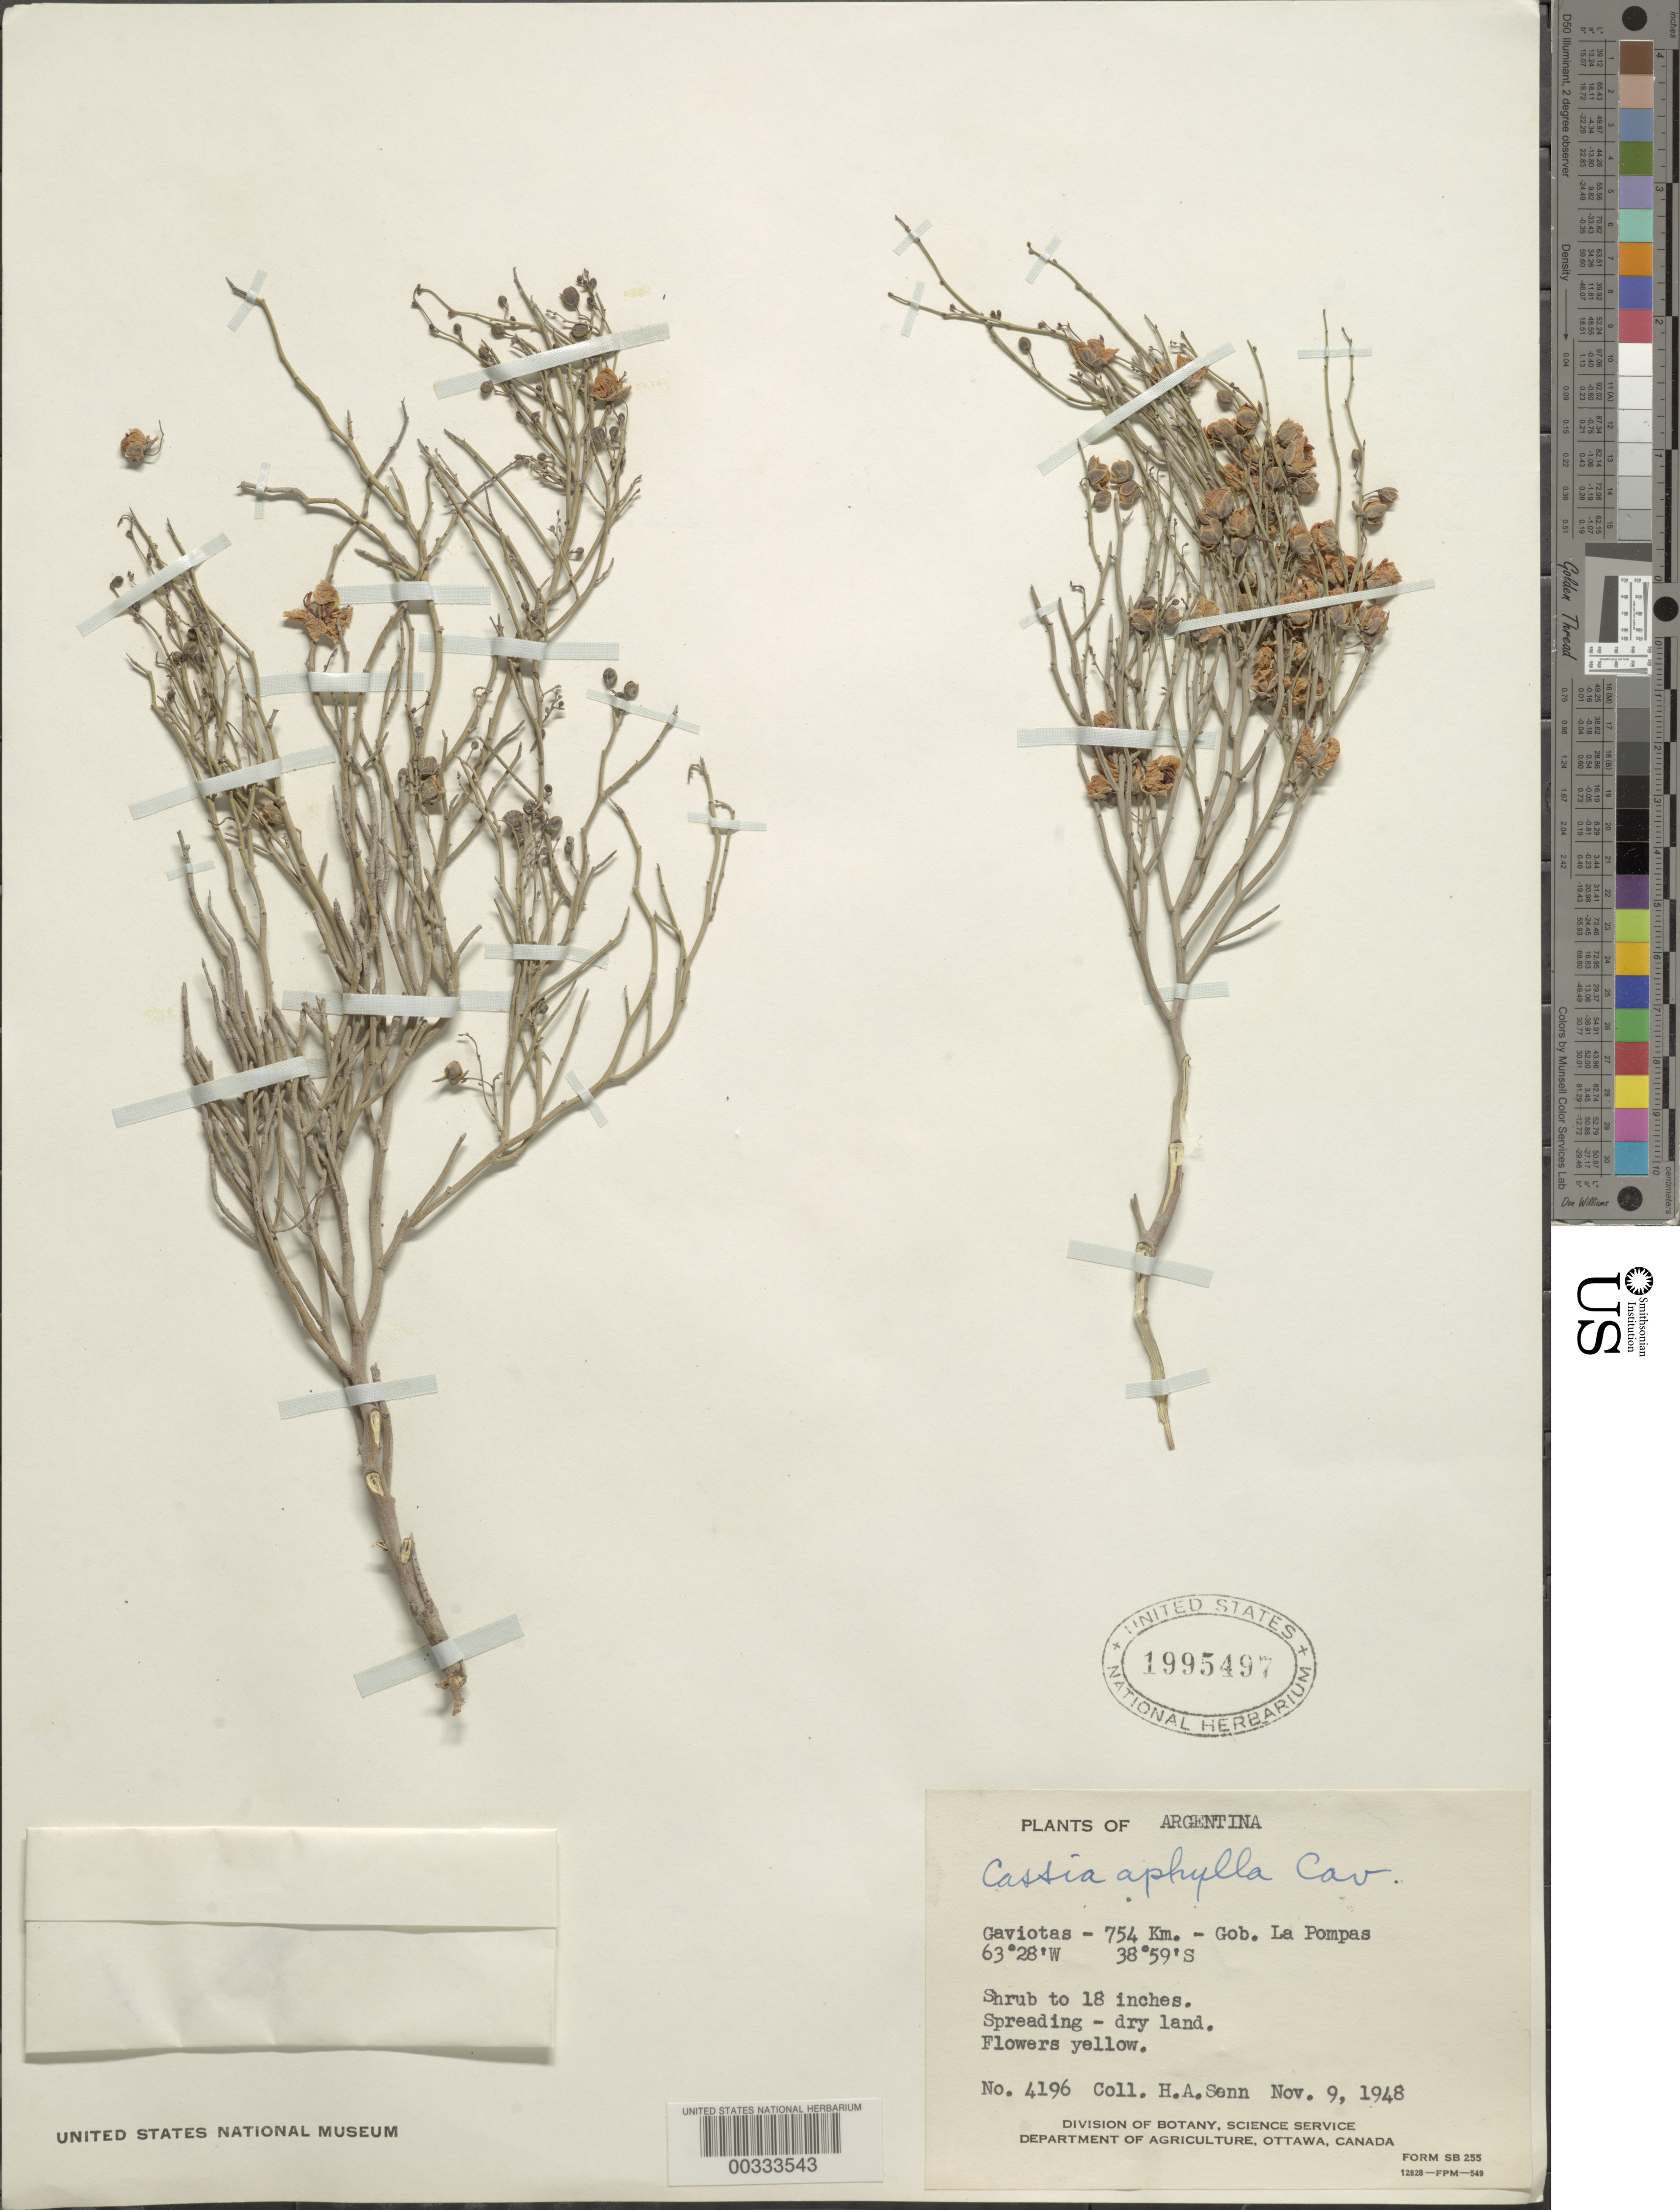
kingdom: Plantae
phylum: Tracheophyta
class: Magnoliopsida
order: Fabales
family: Fabaceae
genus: Senna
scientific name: Senna aphylla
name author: (Cav.) H.S. Irwin & Barneby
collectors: H. A. Senn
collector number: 4196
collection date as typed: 09 Nov 1948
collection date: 1948-11-09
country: Argentina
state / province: La Pampa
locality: Gaviotas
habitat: Dry land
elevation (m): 754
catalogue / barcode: US 1995497